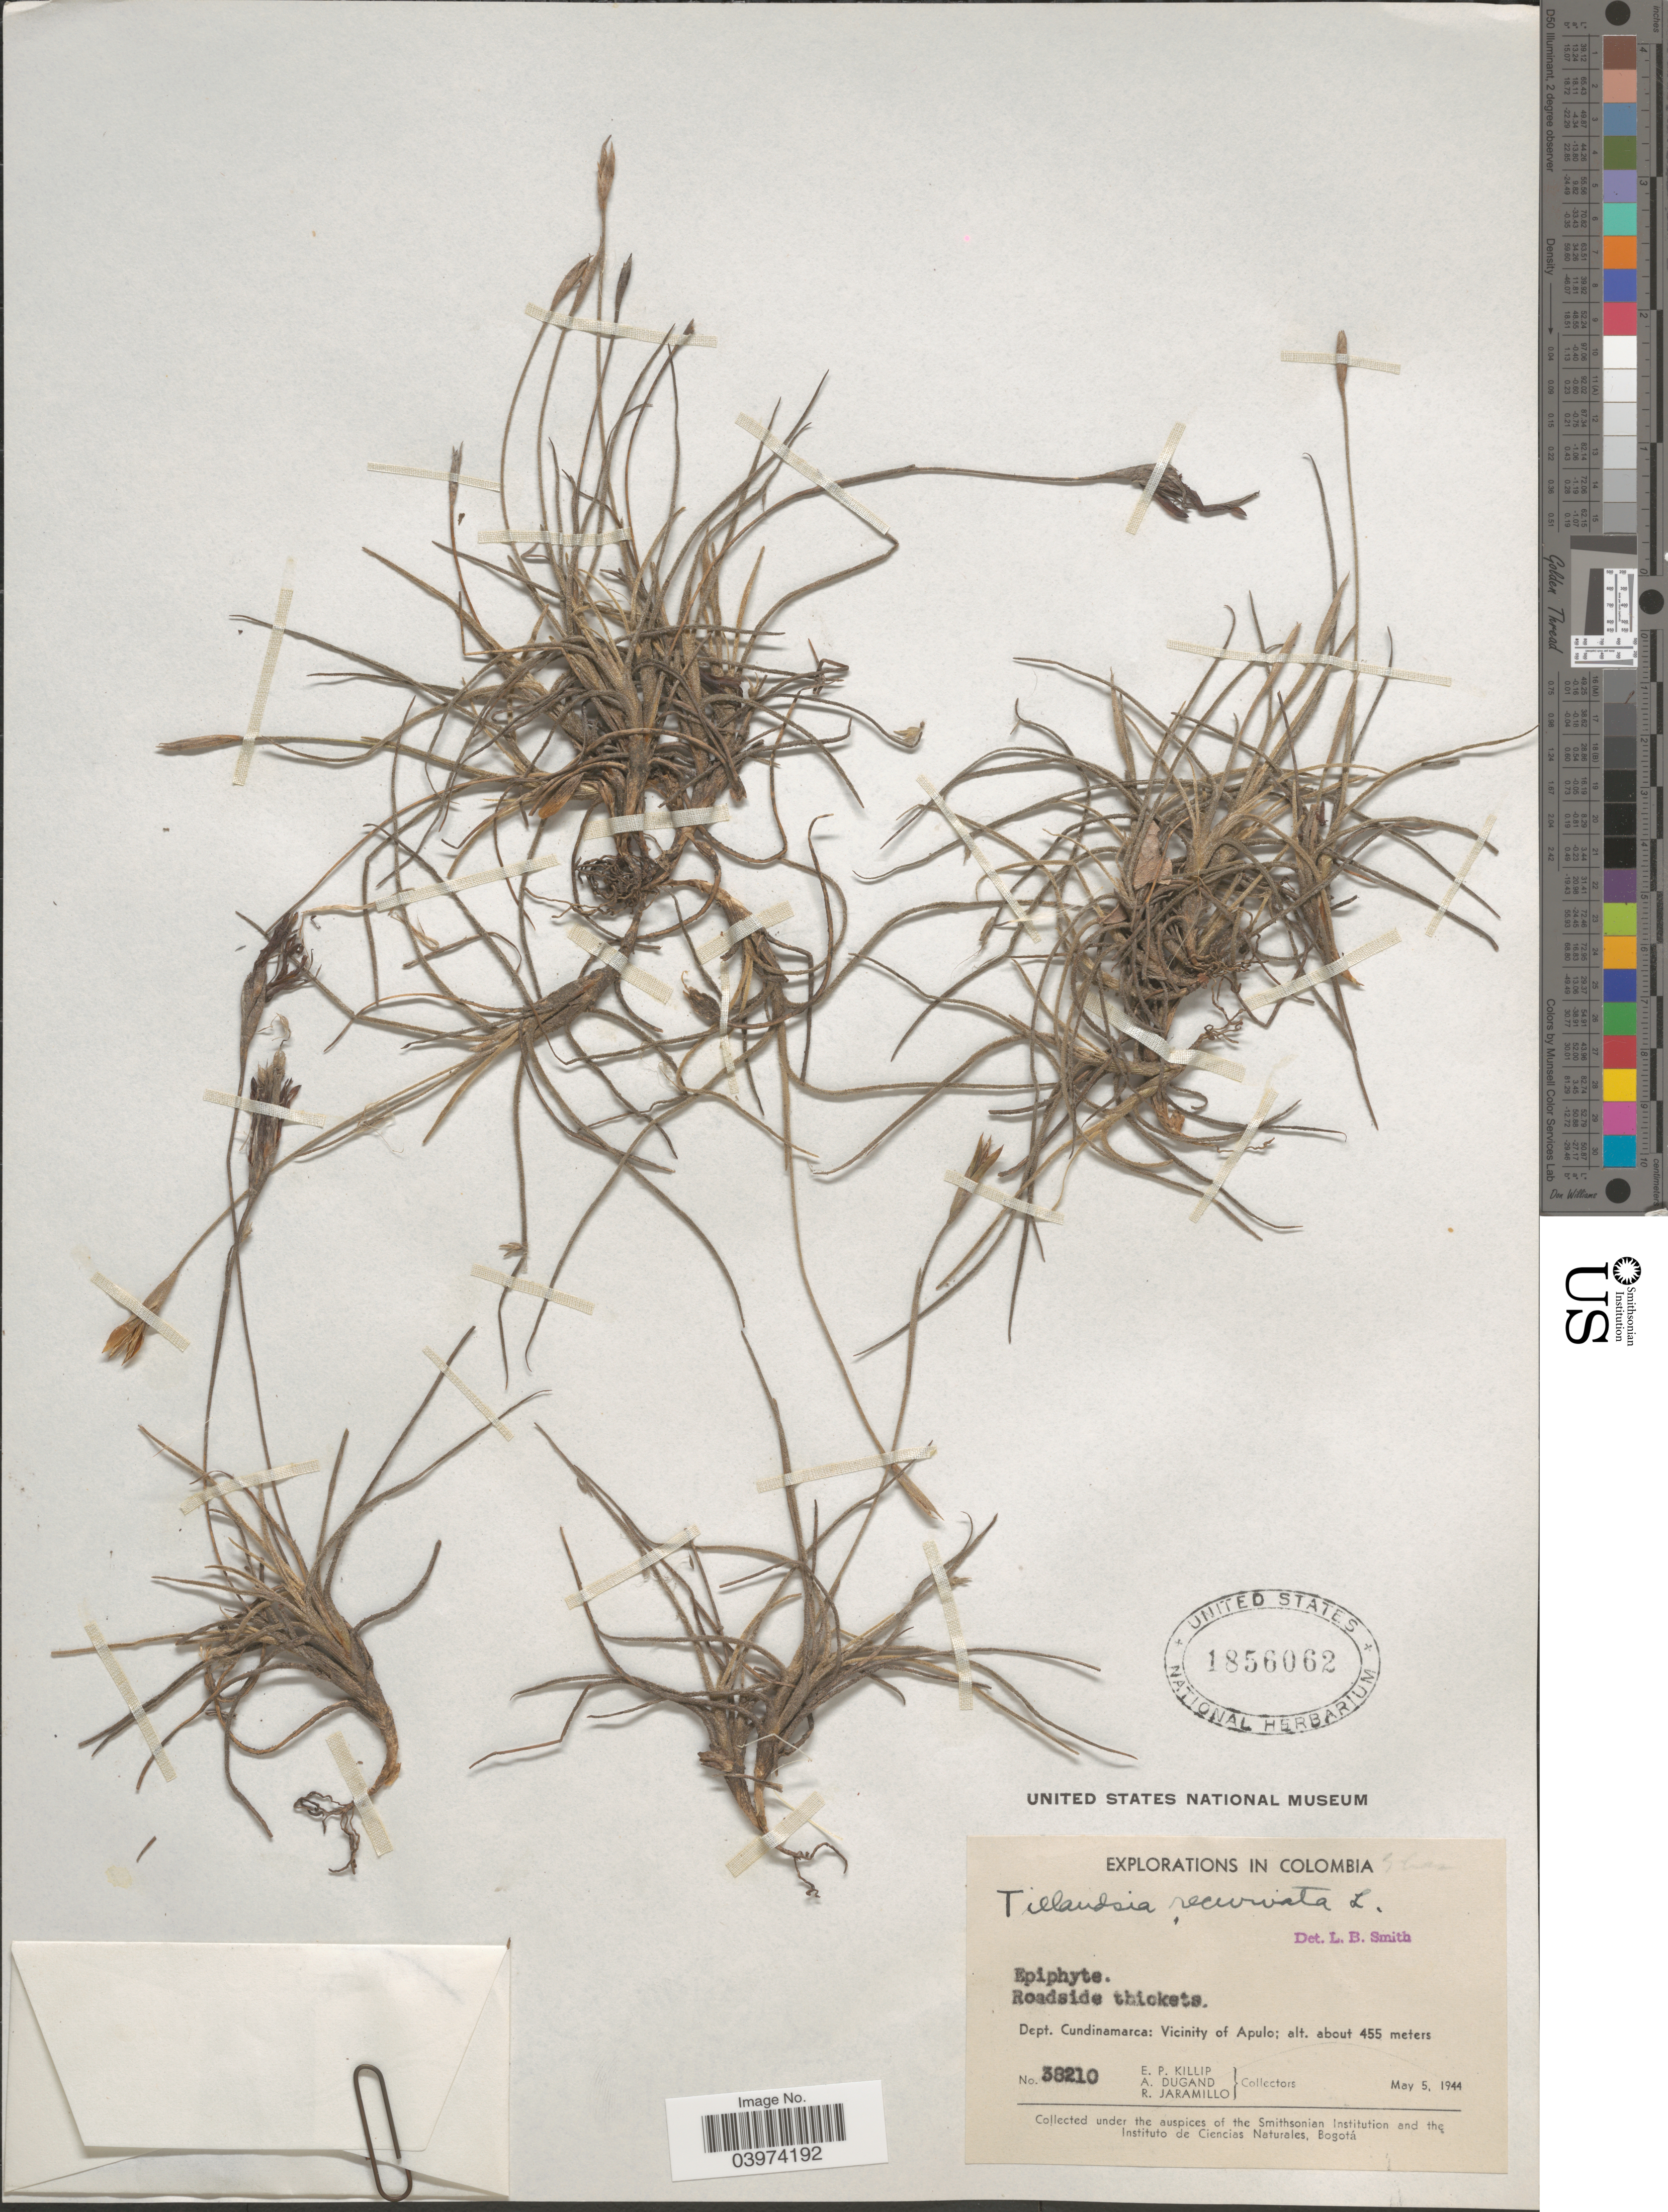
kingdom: Plantae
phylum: Tracheophyta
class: Liliopsida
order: Poales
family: Bromeliaceae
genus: Tillandsia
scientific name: Tillandsia recurvata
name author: L.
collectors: E. P. Killip, A. Dugand & R. Jaramillo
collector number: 38210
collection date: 1944-05-05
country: Colombia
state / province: Cundinamarca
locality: Explorations in Colombia. Dept. Cundinamarca: Vicinity of Apulo.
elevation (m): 455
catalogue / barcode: US 1856062